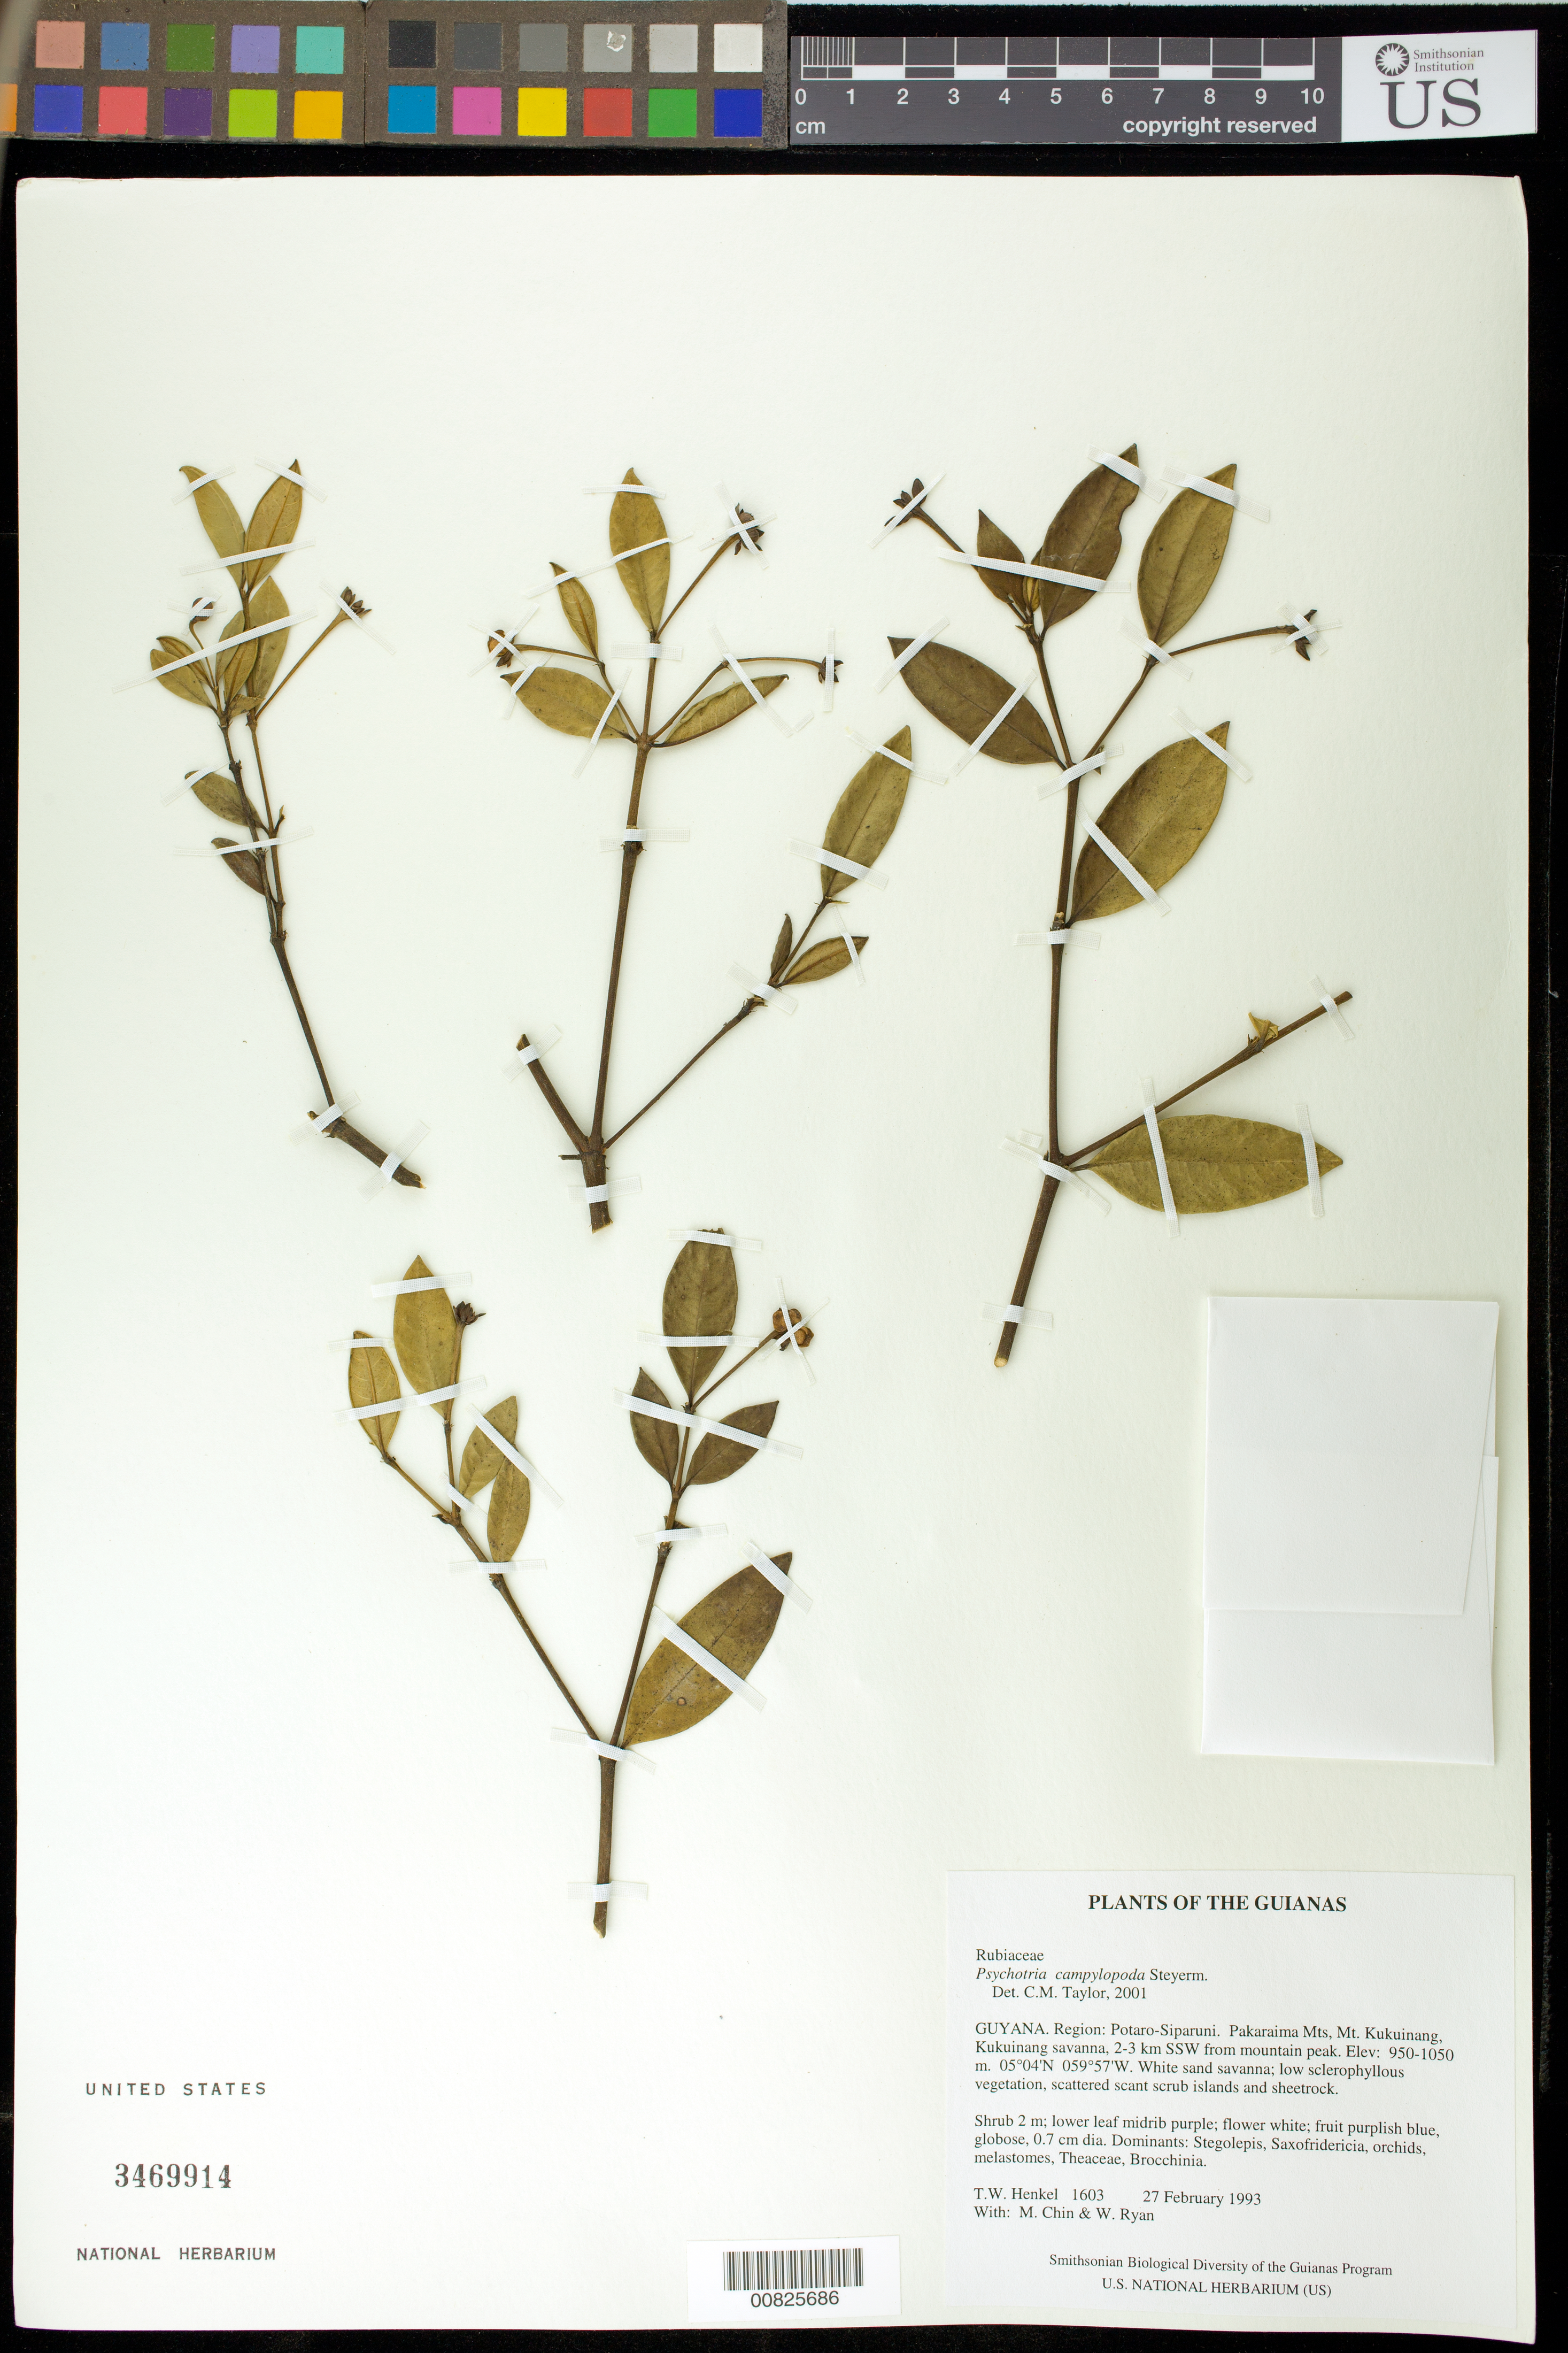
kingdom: Plantae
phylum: Tracheophyta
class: Magnoliopsida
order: Gentianales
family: Rubiaceae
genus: Palicourea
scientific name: Palicourea campylopoda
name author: (Standl.) Delprete & J.H. Kirkbr.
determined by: Kirkbride, J. H., Jr.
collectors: T. Henkel, M. Chin & W. Ryan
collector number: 1603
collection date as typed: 27 February 1993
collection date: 1993-02-27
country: Guyana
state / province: Potaro-Siparuni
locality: Pakaraima Mts, Mt. Kukuinang, Kukuinang savanna, 2-3 km SSW from mountain peak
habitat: White sand savanna; low sclerophyllous vegetation, scattered scant scrub islands and sheetrock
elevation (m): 950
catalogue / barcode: US 3469914